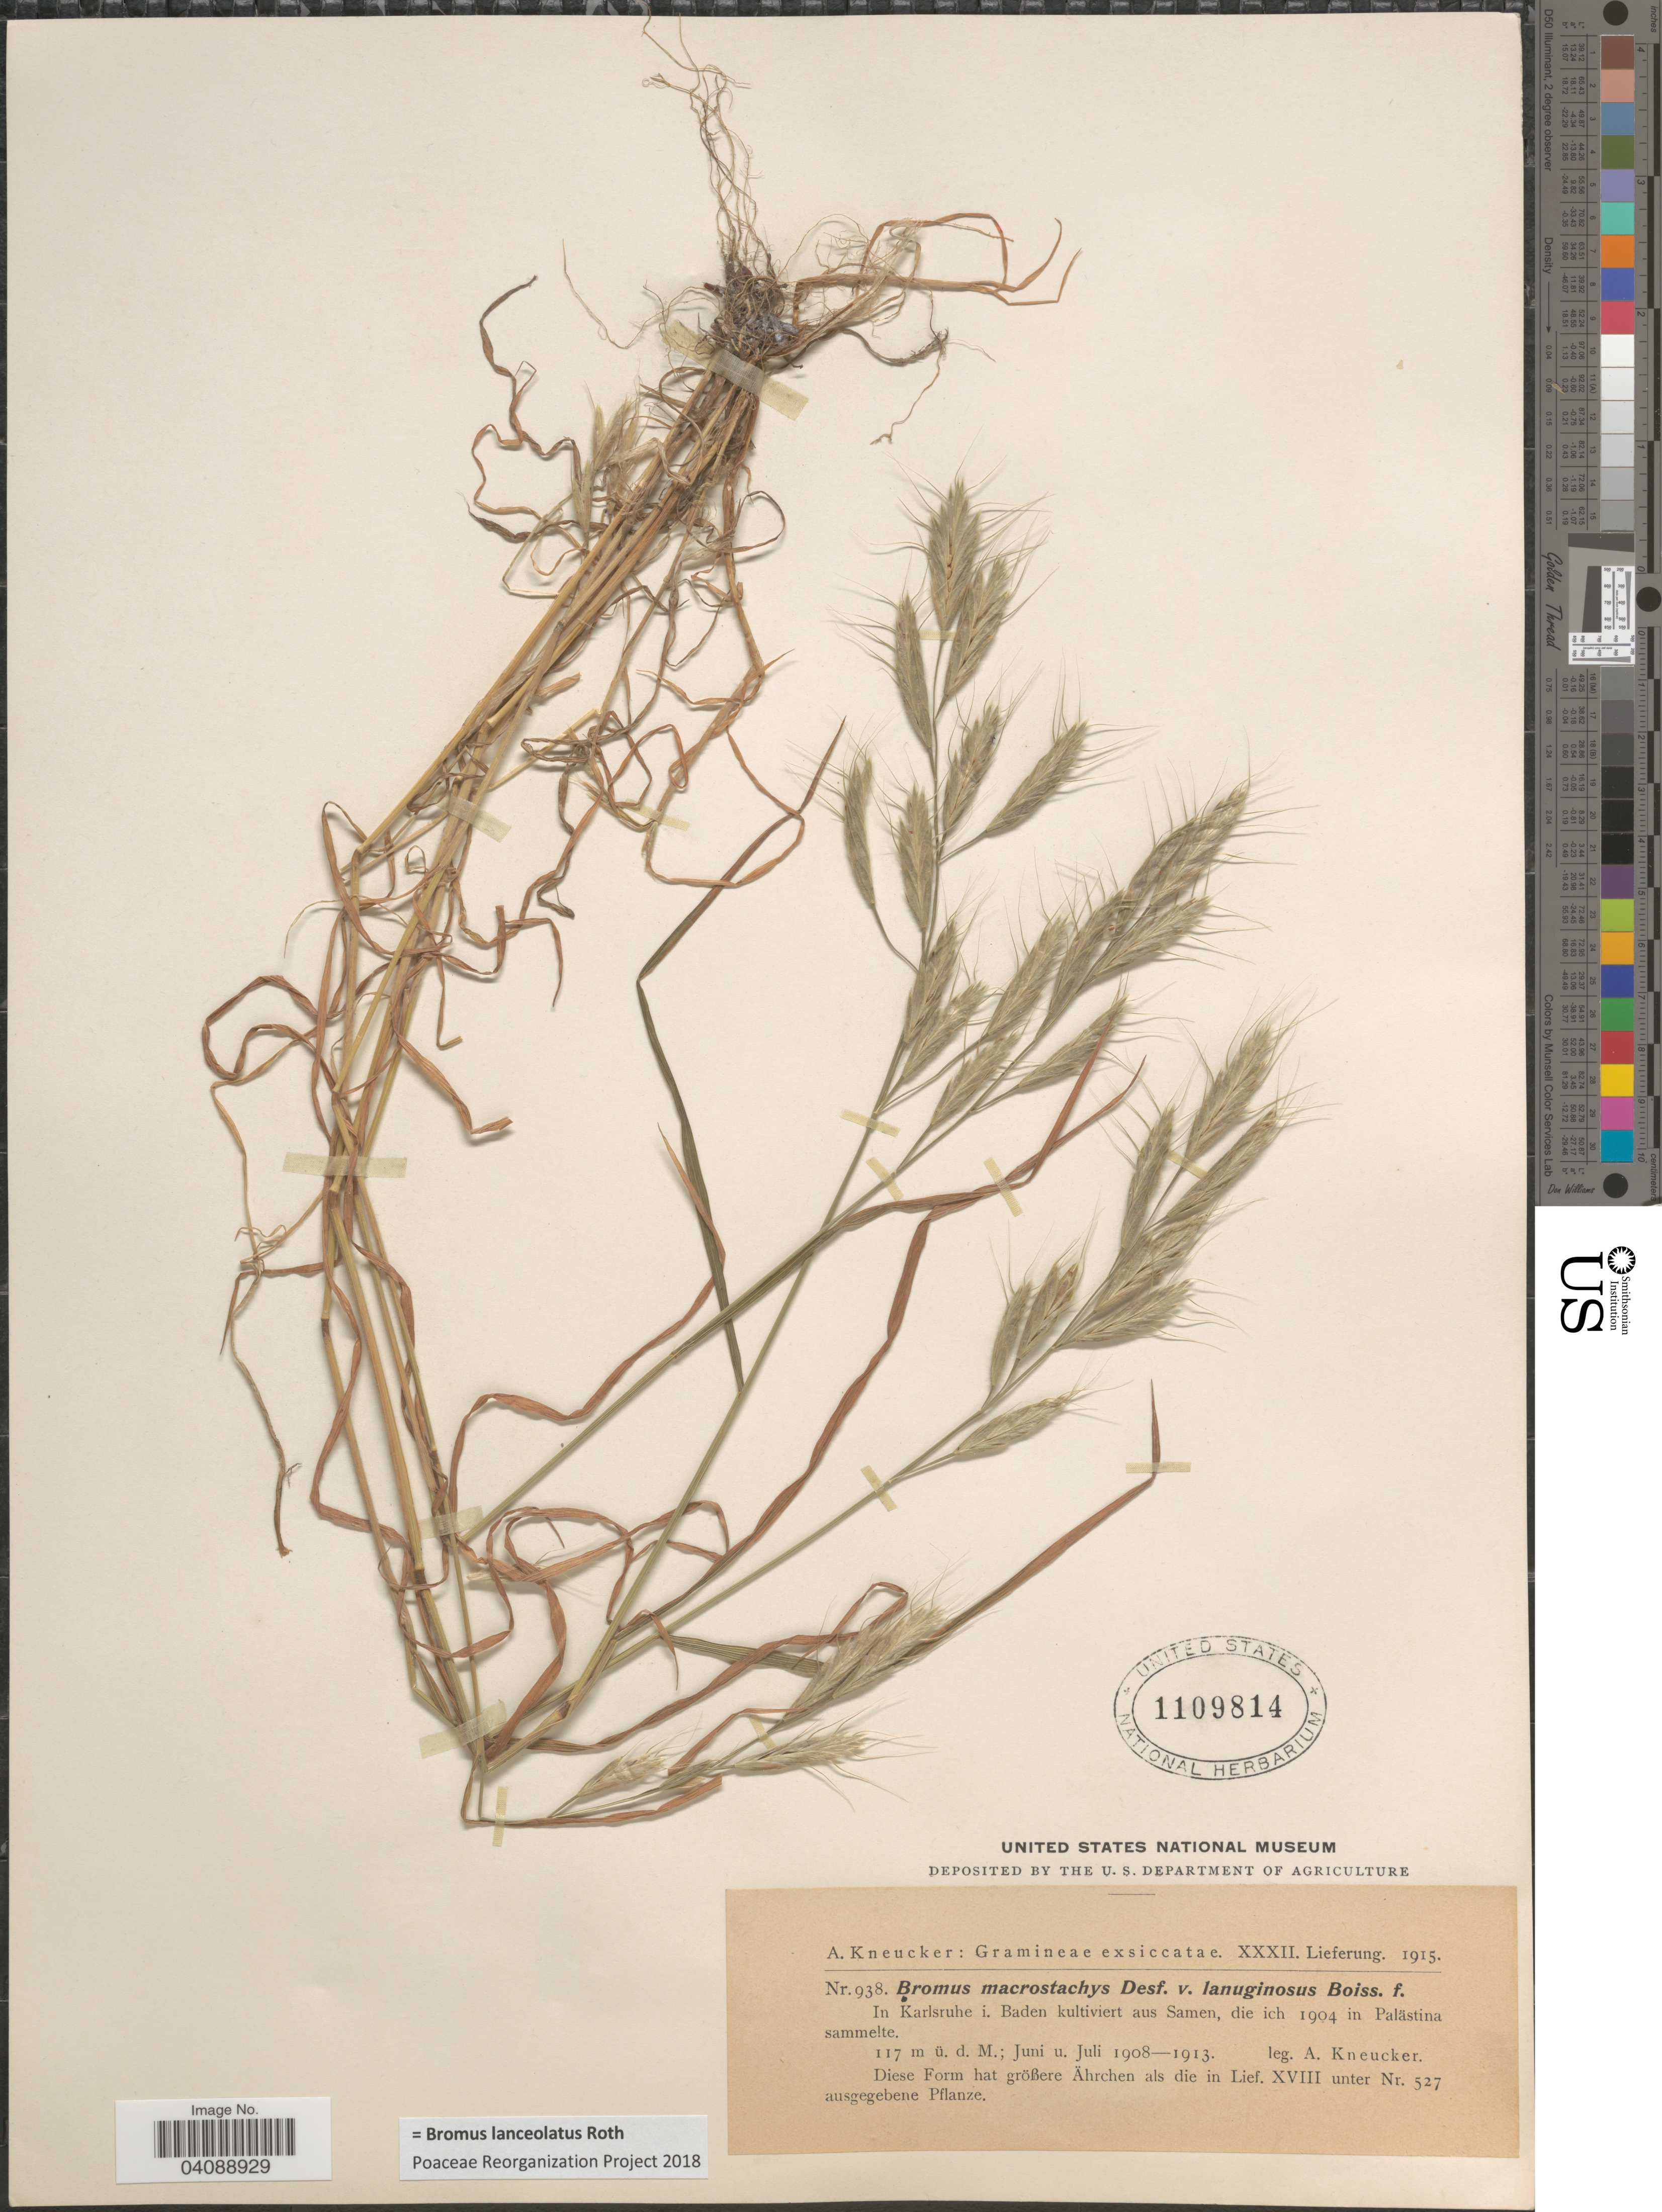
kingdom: Plantae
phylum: Tracheophyta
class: Liliopsida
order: Poales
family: Poaceae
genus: Bromus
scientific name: Bromus lanceolatus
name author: Roth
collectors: A. Kneucker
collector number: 938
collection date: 1908-06/1913-07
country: Germany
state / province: Baden-Württemberg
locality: In Karlsruhe i. Baden kultiviert aus Samen.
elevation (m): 117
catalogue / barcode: US 1109814